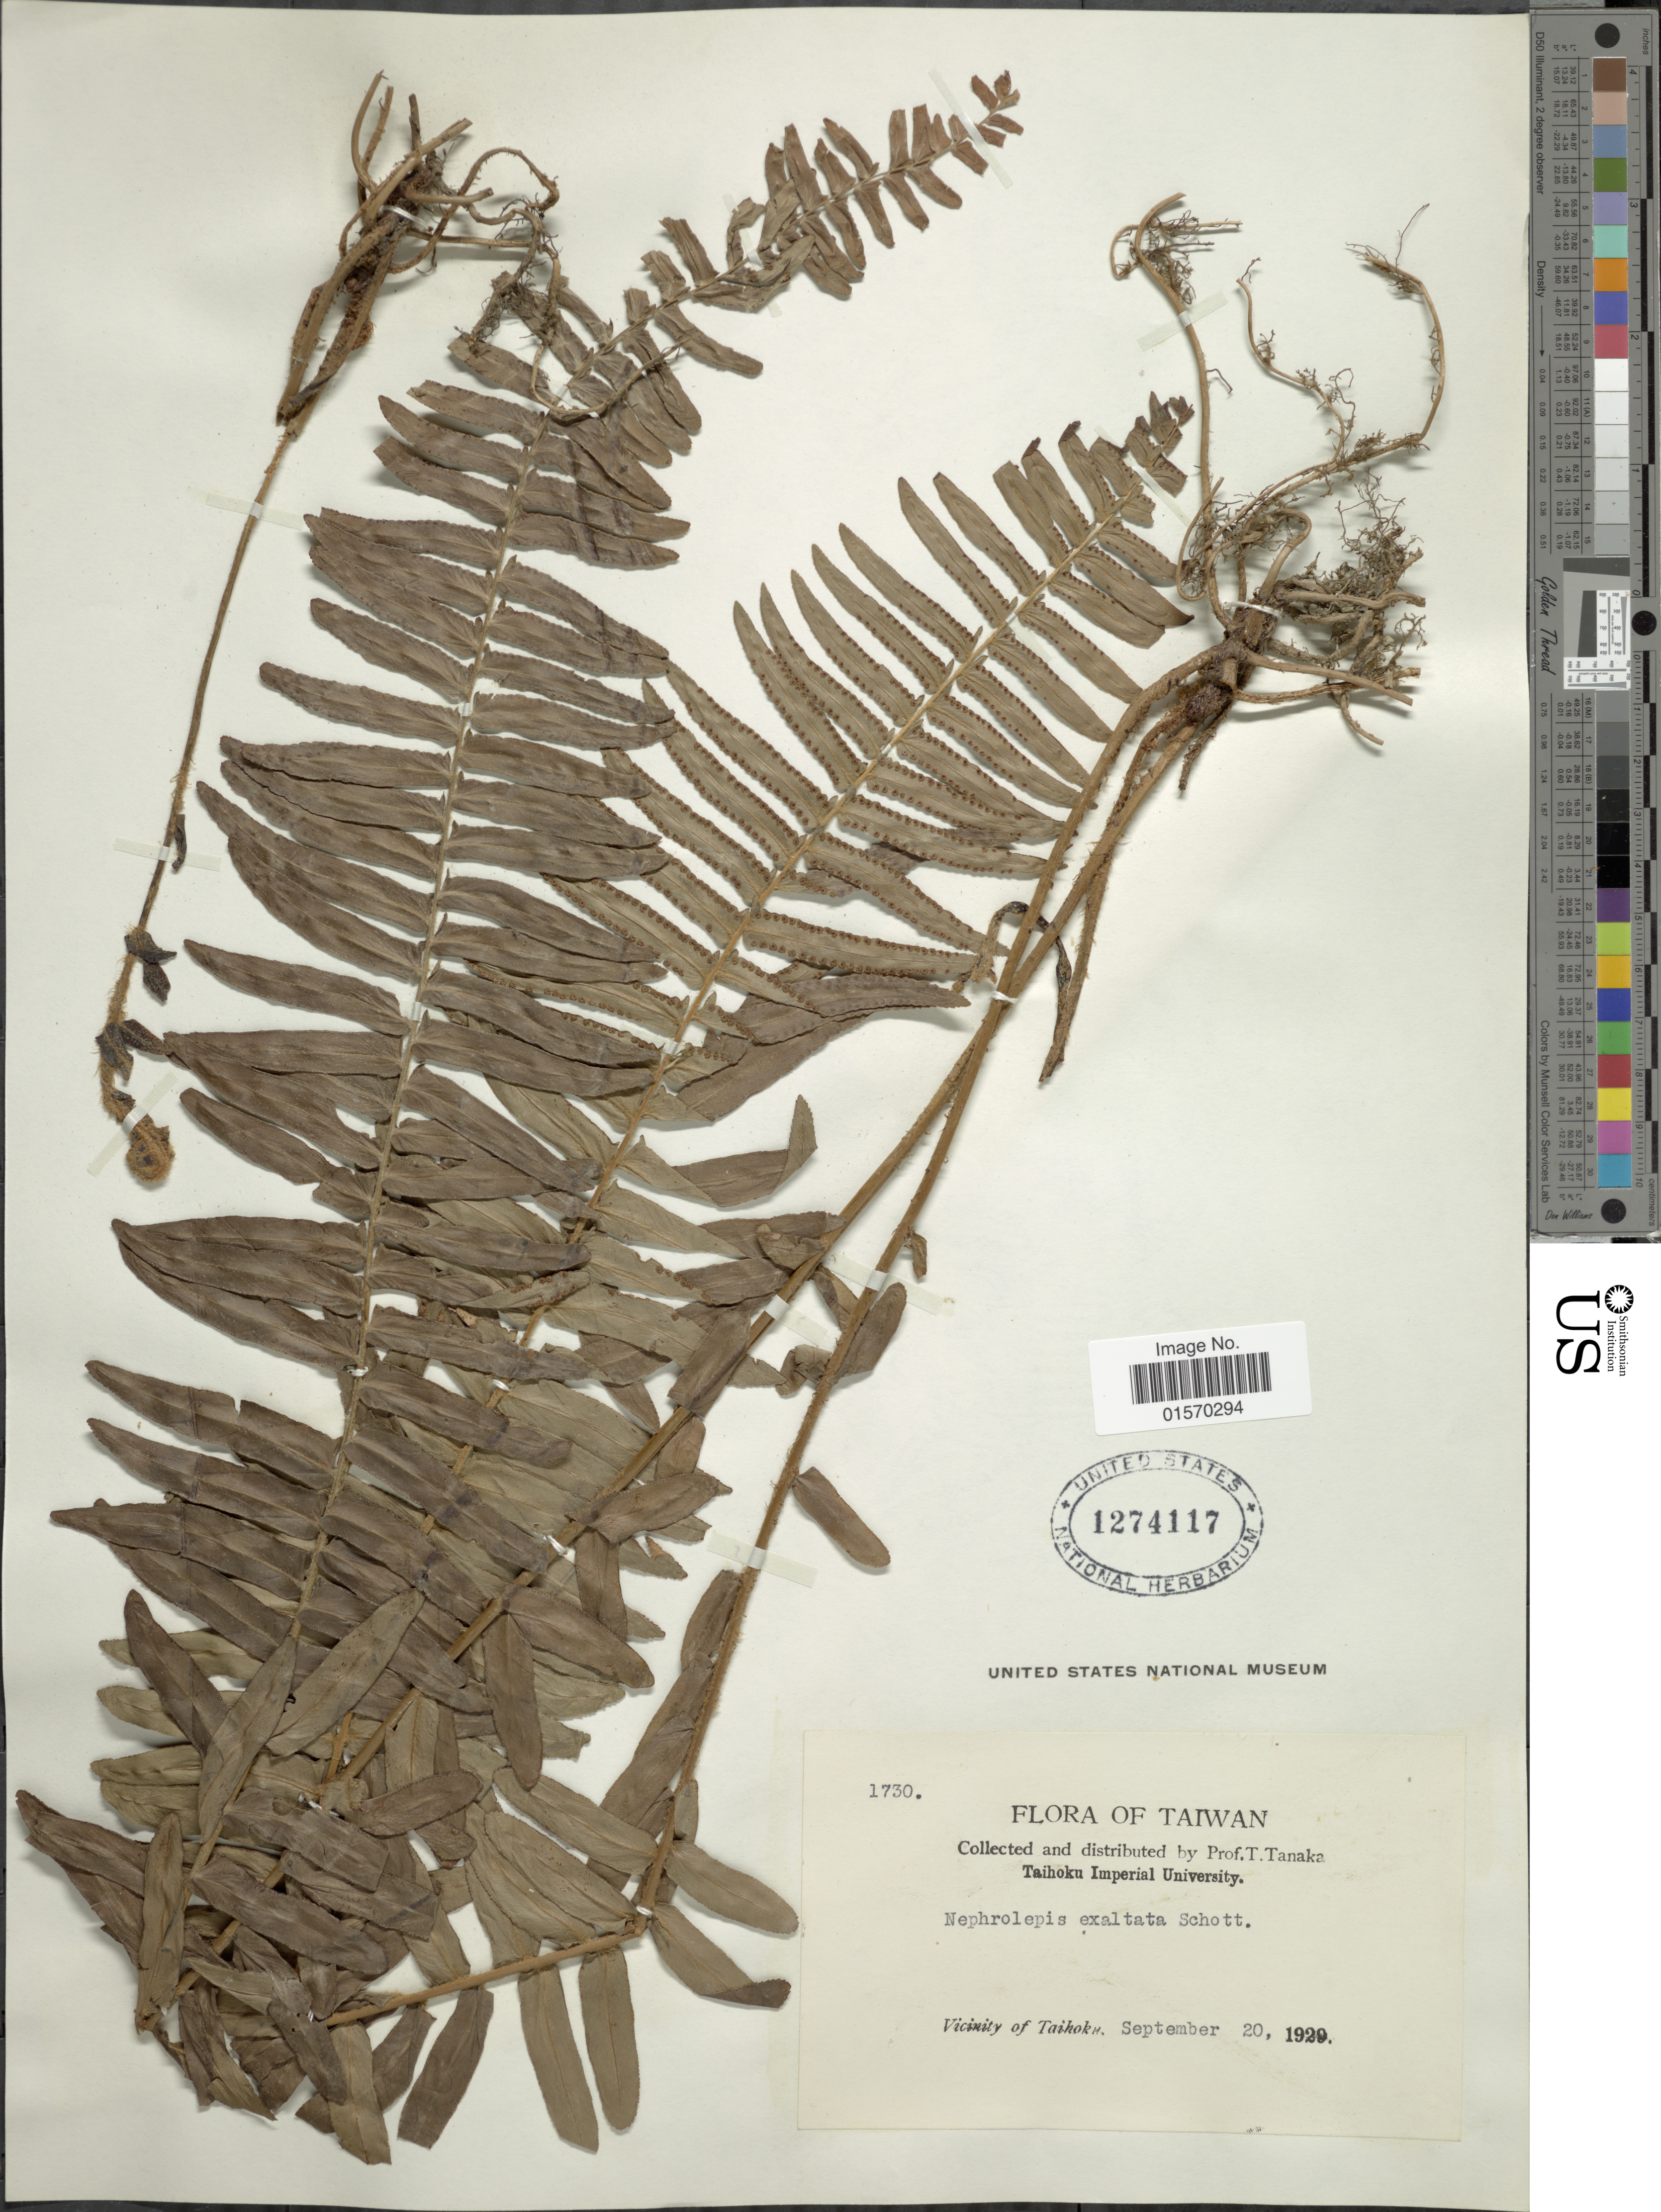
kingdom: Plantae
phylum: Tracheophyta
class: Polypodiopsida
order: Polypodiales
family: Nephrolepidaceae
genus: Nephrolepis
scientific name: Nephrolepis multiflora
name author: (Roxb.) F.M. Jarrett ex C.V. Morton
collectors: T. Tanaka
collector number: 1730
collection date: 1929-09-20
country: Taiwan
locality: Vicinity of Taihoku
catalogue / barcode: US 1274117